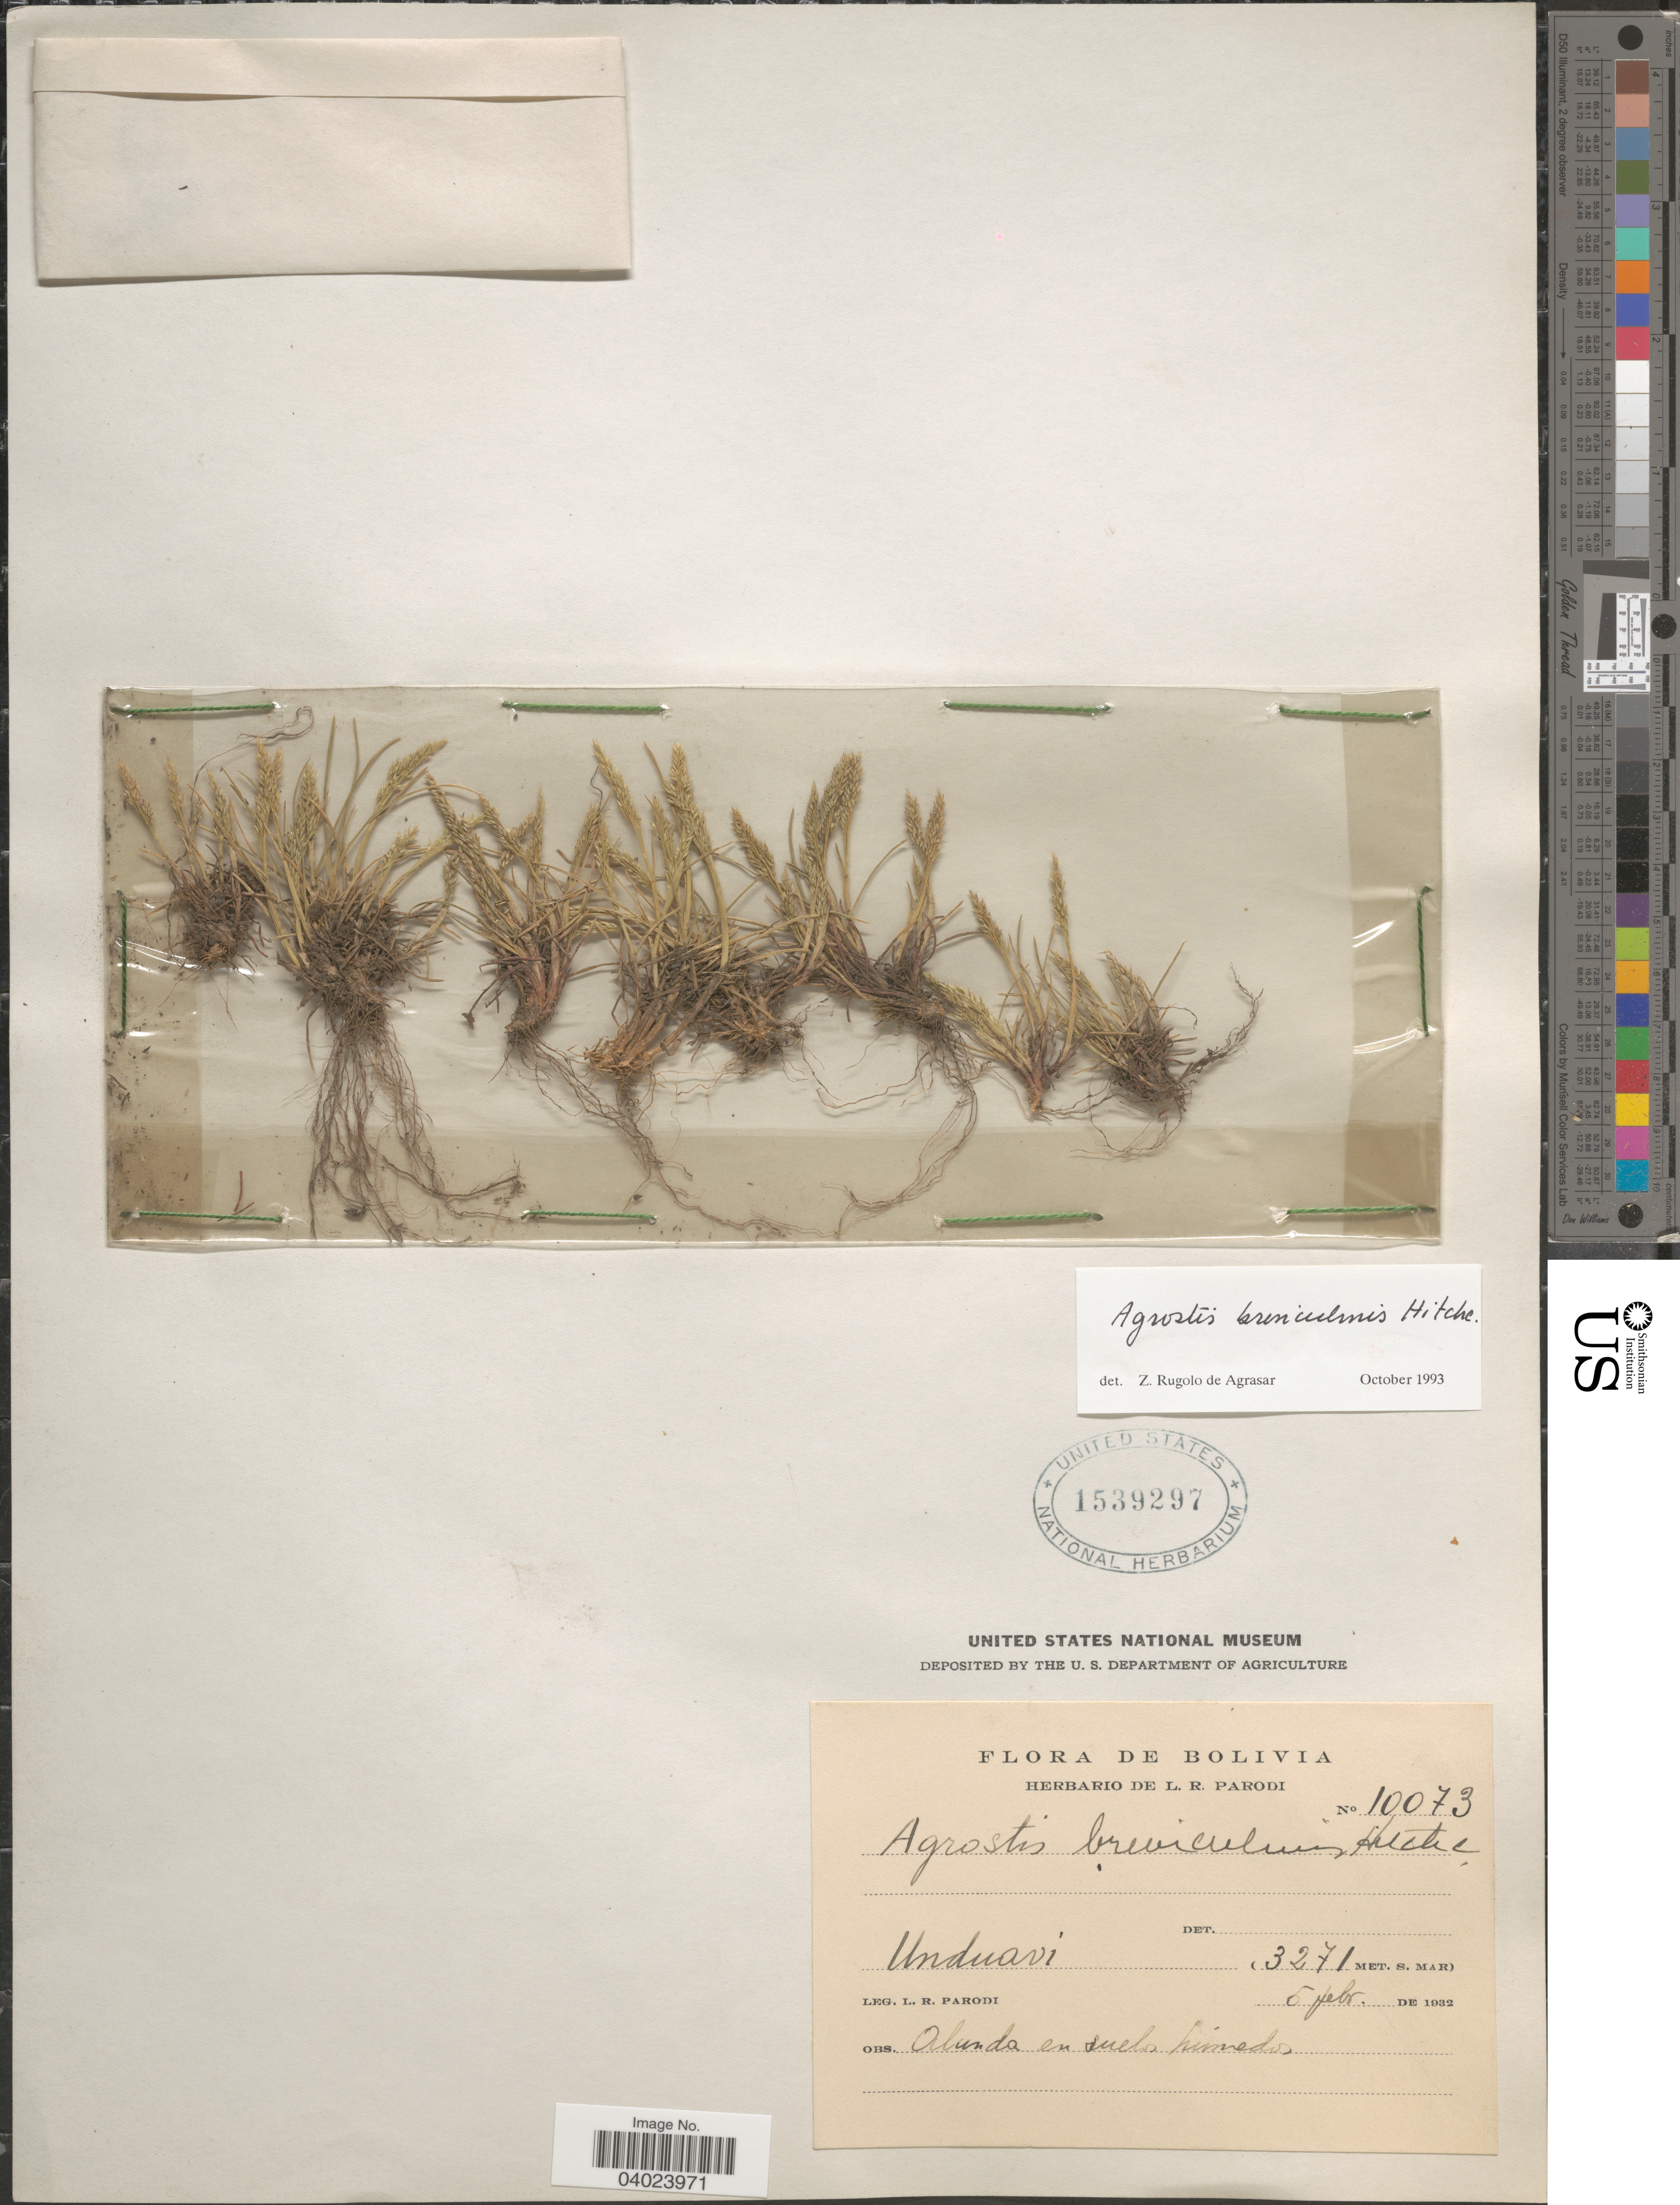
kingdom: Plantae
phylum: Tracheophyta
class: Liliopsida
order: Poales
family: Poaceae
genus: Agrostis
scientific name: Agrostis breviculmis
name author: Hitchc.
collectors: L. R. Parodi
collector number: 10073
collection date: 1932-02-05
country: Bolivia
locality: Unduavi.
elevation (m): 3271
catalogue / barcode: US 1539297